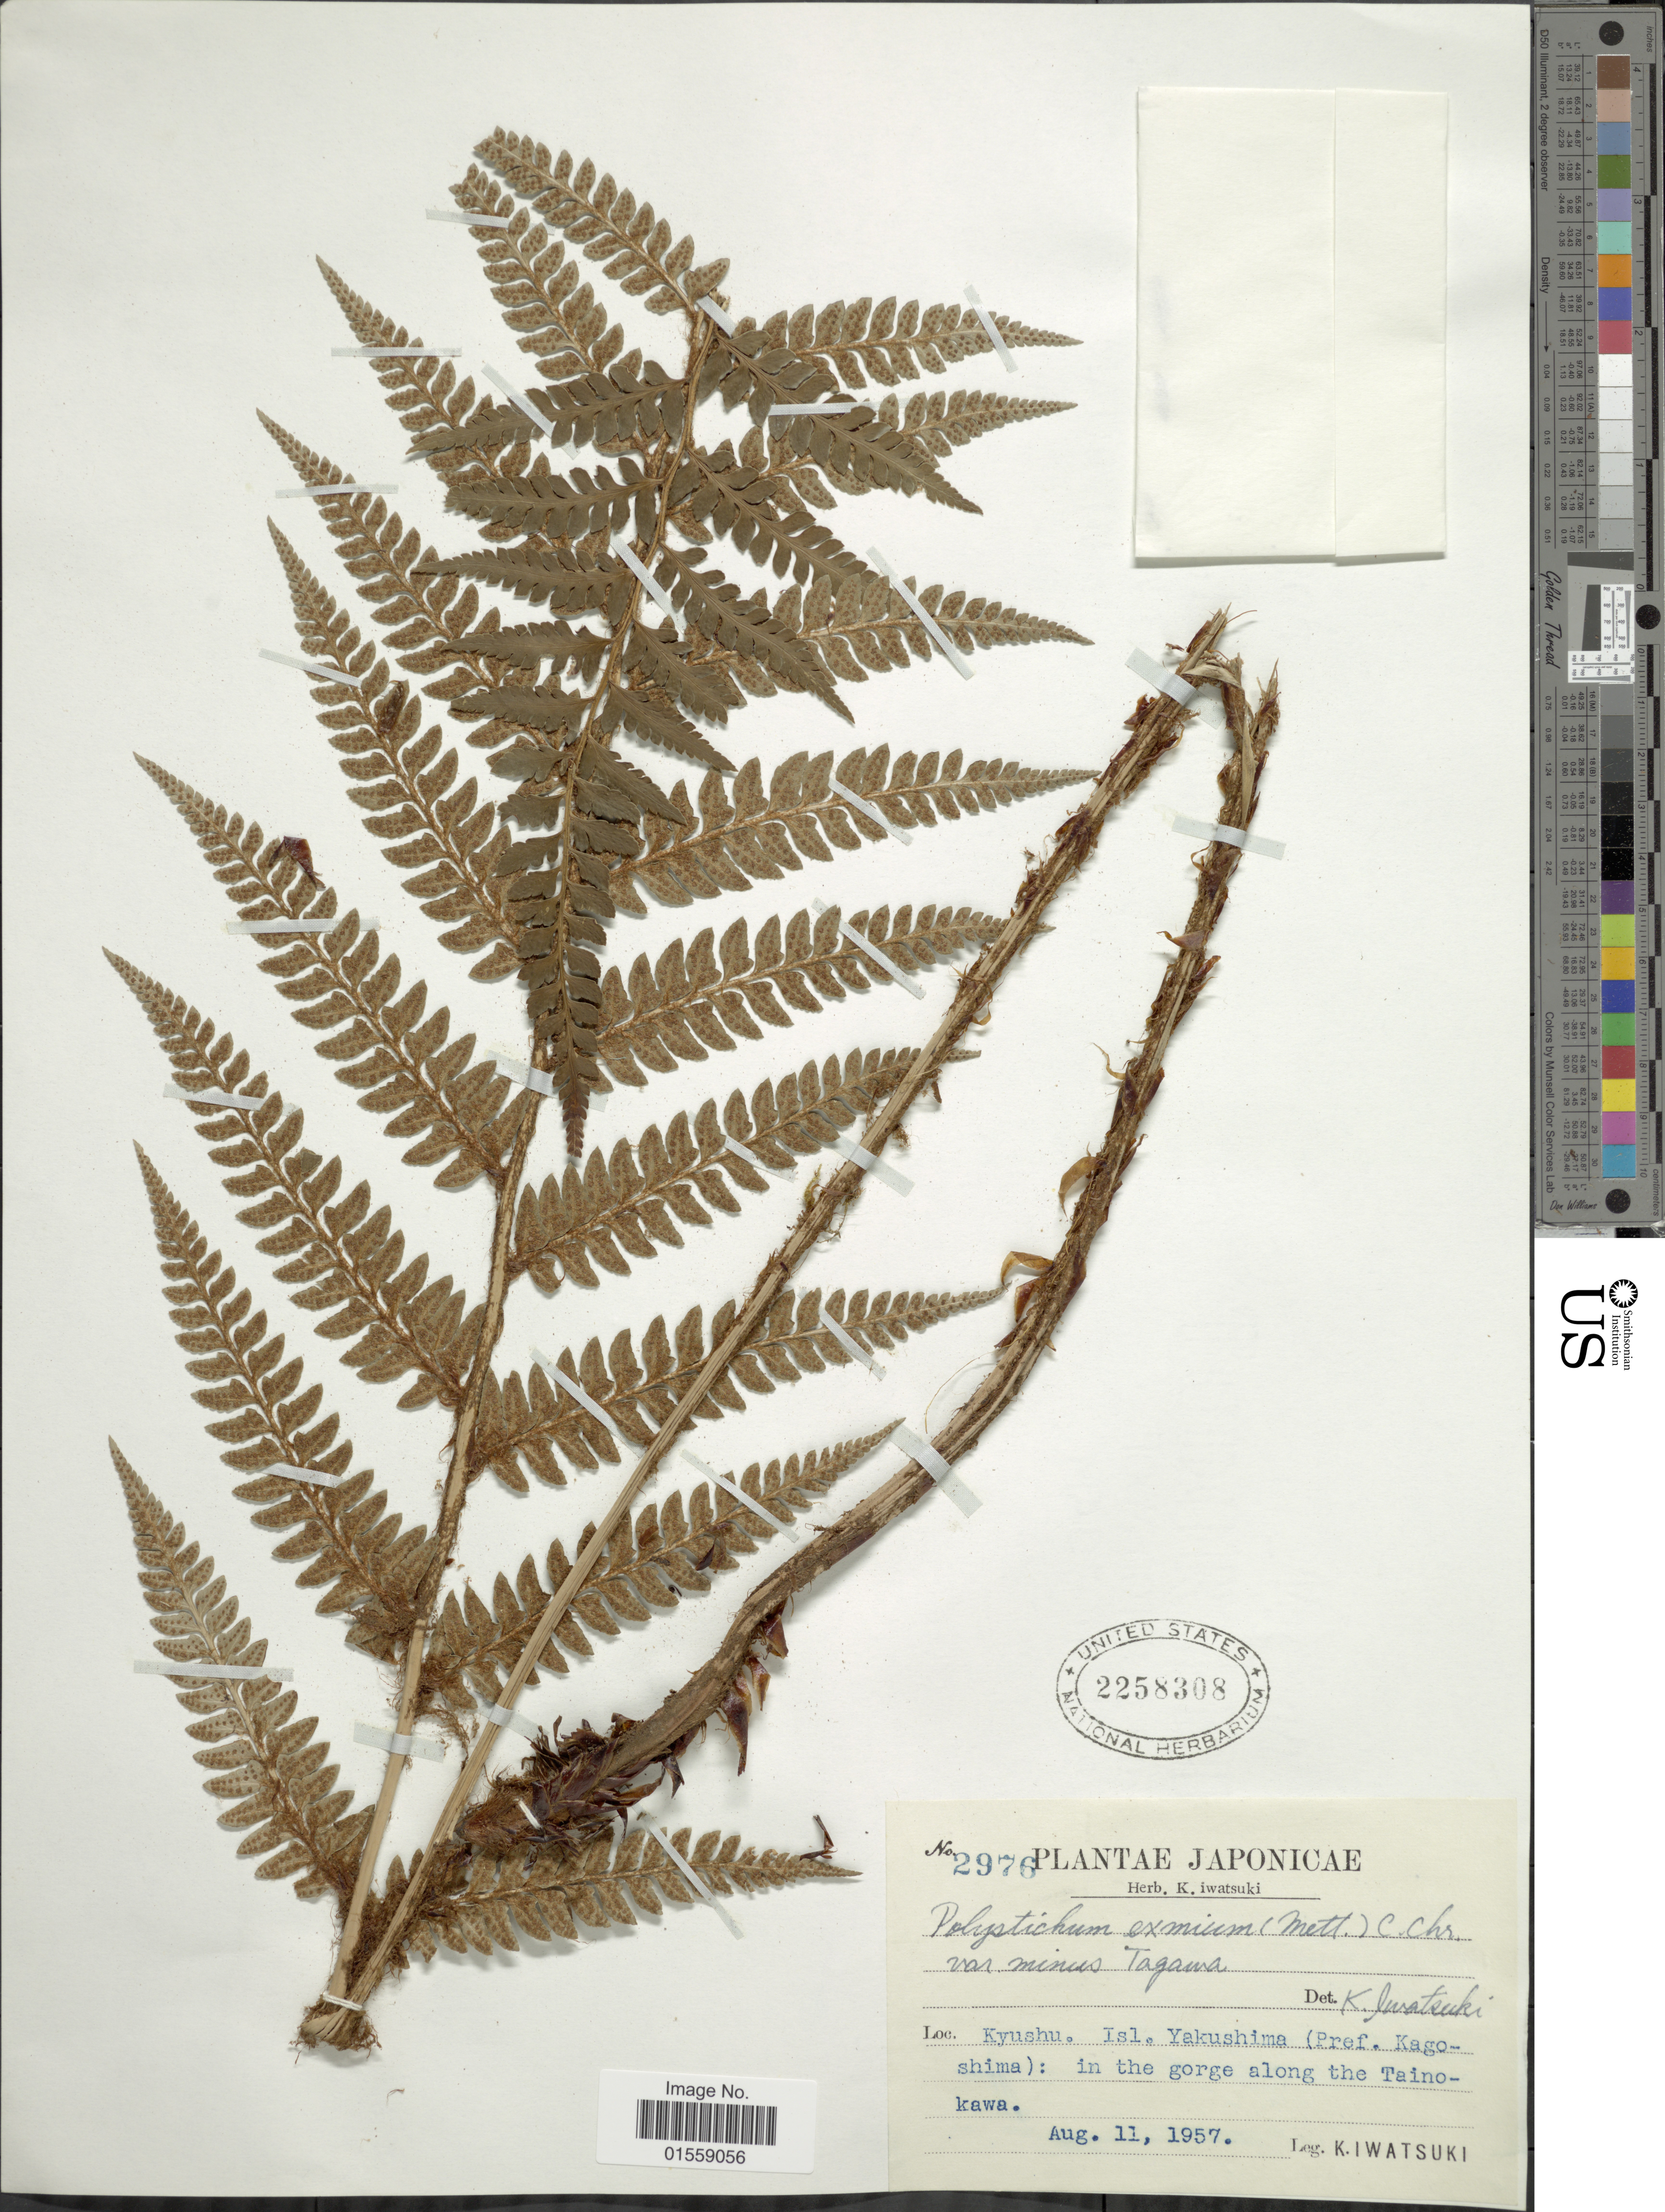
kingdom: Plantae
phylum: Tracheophyta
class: Polypodiopsida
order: Polypodiales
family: Dryopteridaceae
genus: Polystichum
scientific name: Polystichum eximium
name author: (Mett. ex Kuhn) C. Chr.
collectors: K. Iwatsuki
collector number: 2976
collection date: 1957-08-11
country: Japan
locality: Kyushu, Isl. Yakushima )\(Pref. Kagoshima): in the gorge along the Tainokawa.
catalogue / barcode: US 2258308